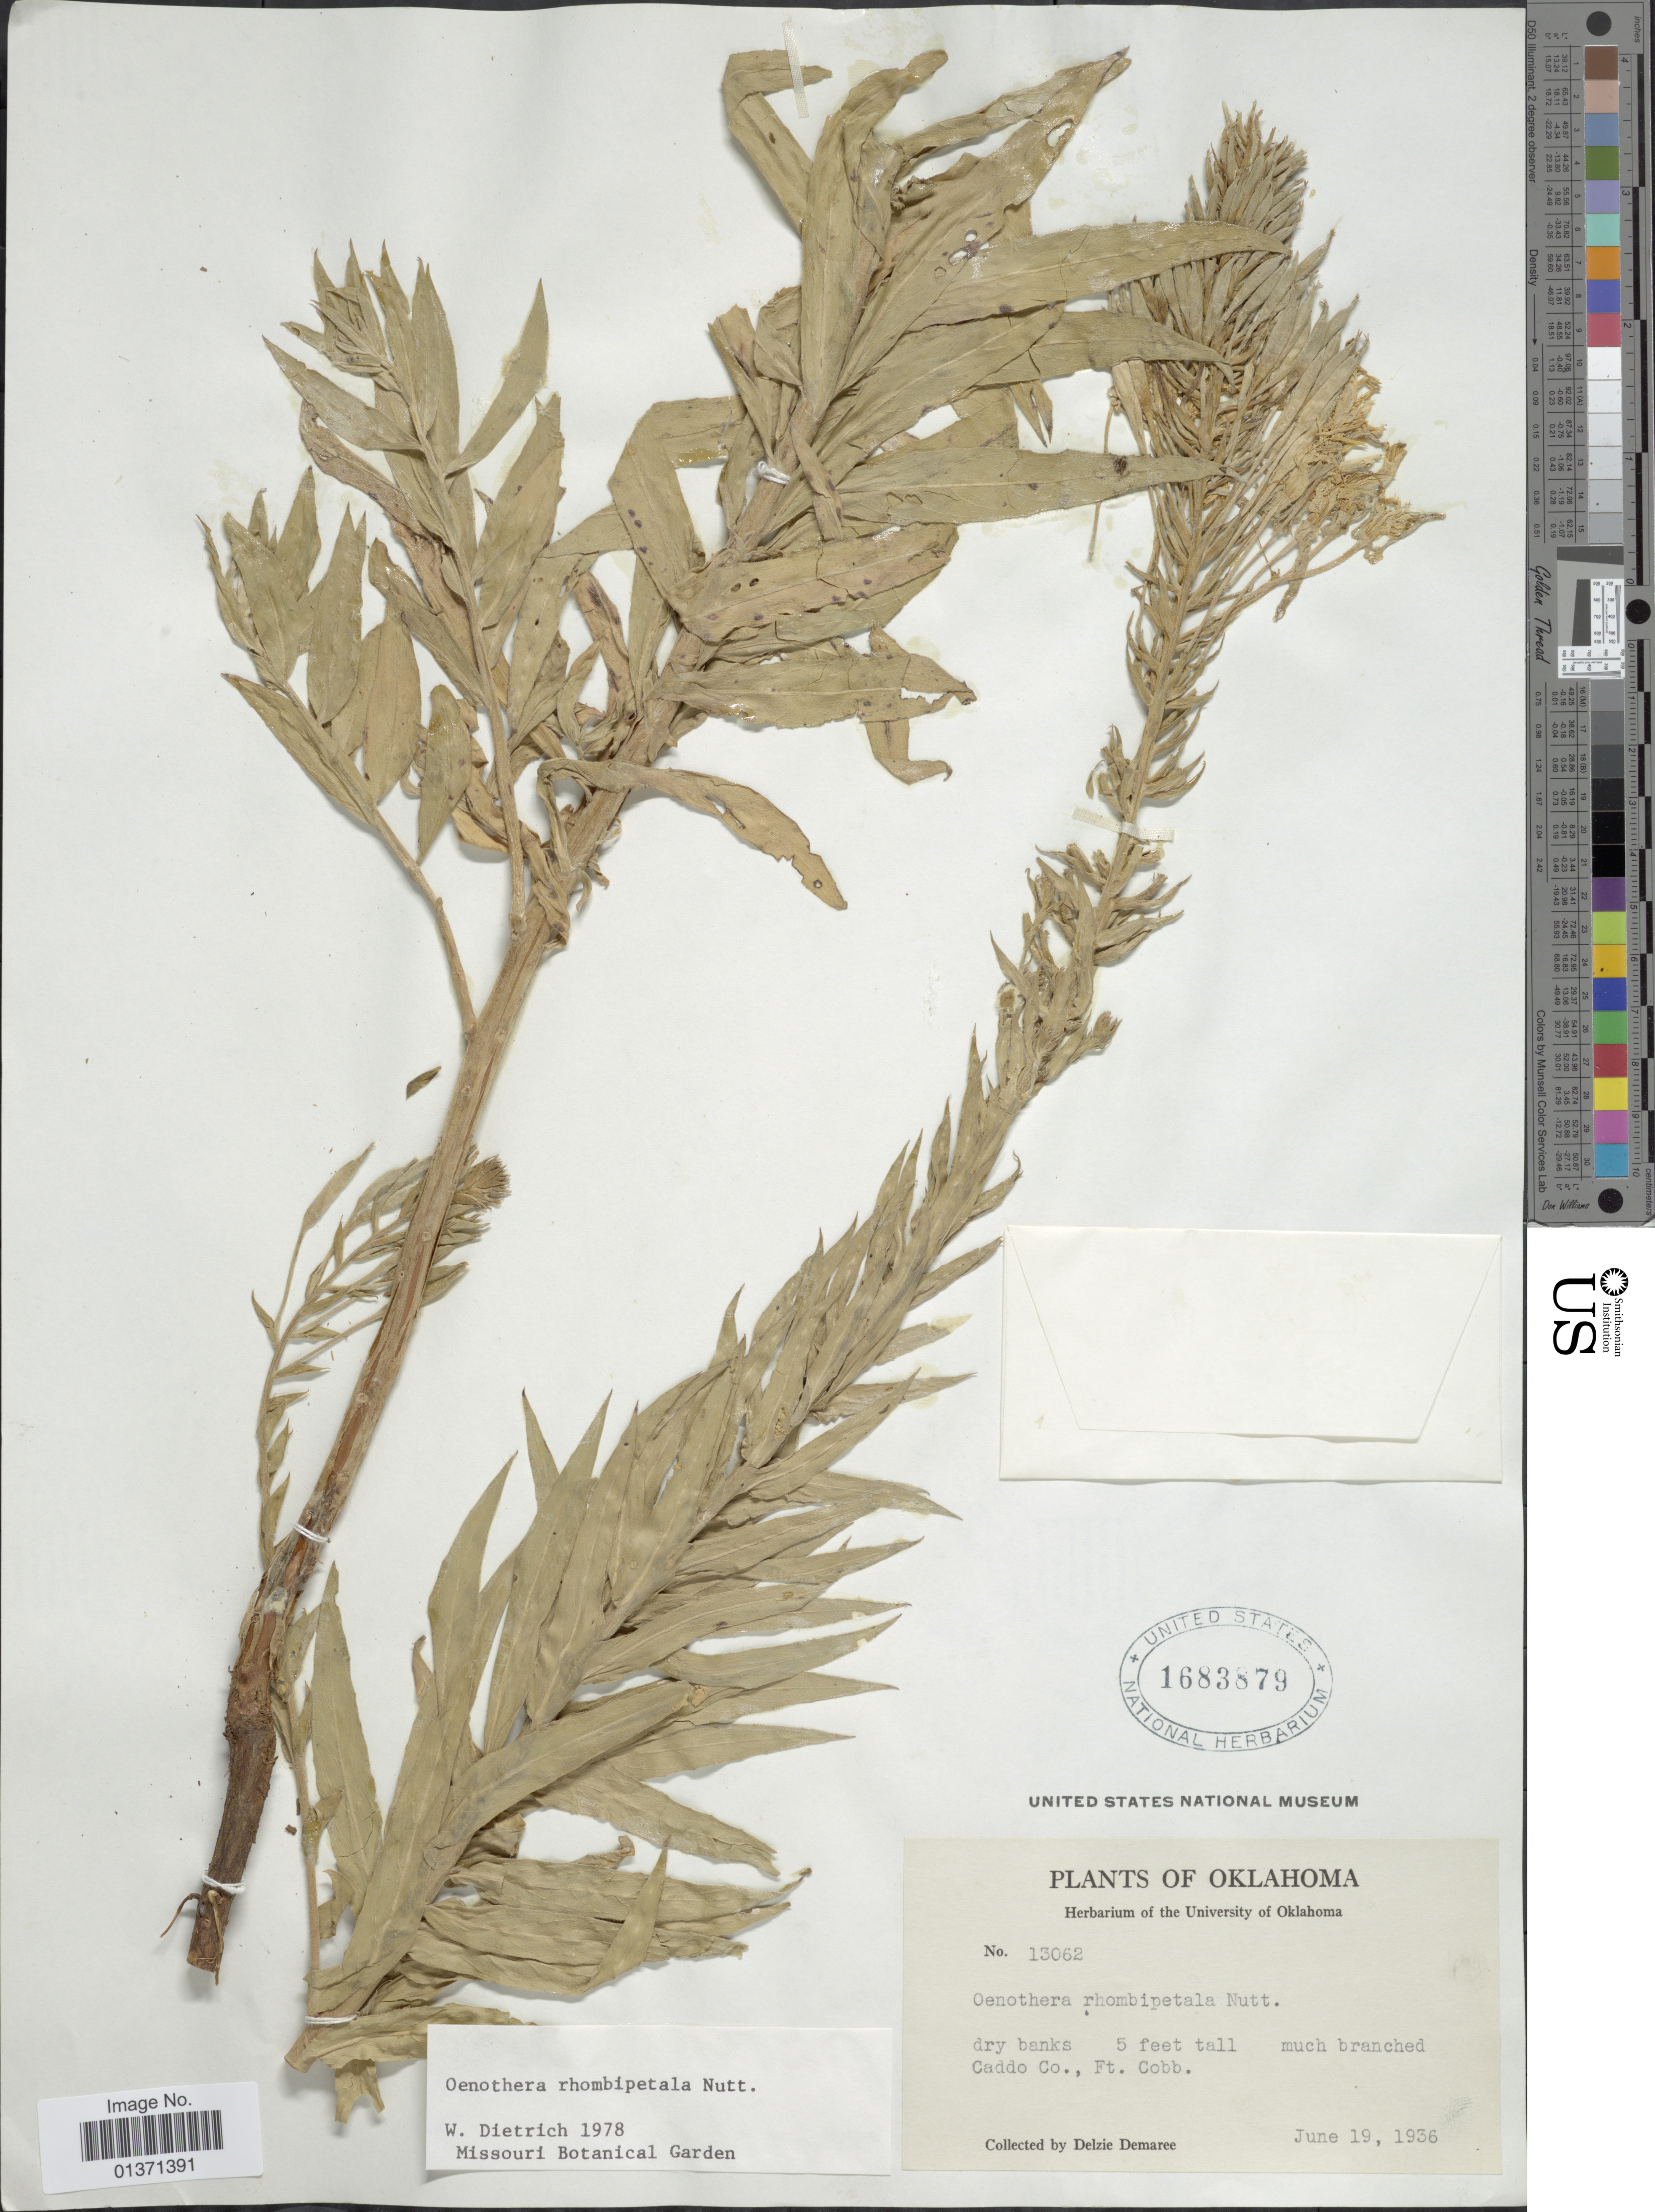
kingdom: Plantae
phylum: Tracheophyta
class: Magnoliopsida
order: Myrtales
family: Onagraceae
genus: Oenothera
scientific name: Oenothera rhombipetala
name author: Nutt. ex Torr & A. Gray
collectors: D. Demaree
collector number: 13062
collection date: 1936-06-19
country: United States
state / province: Oklahoma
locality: Caddo Co., Ft. Cobb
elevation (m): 2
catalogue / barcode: US 1683879